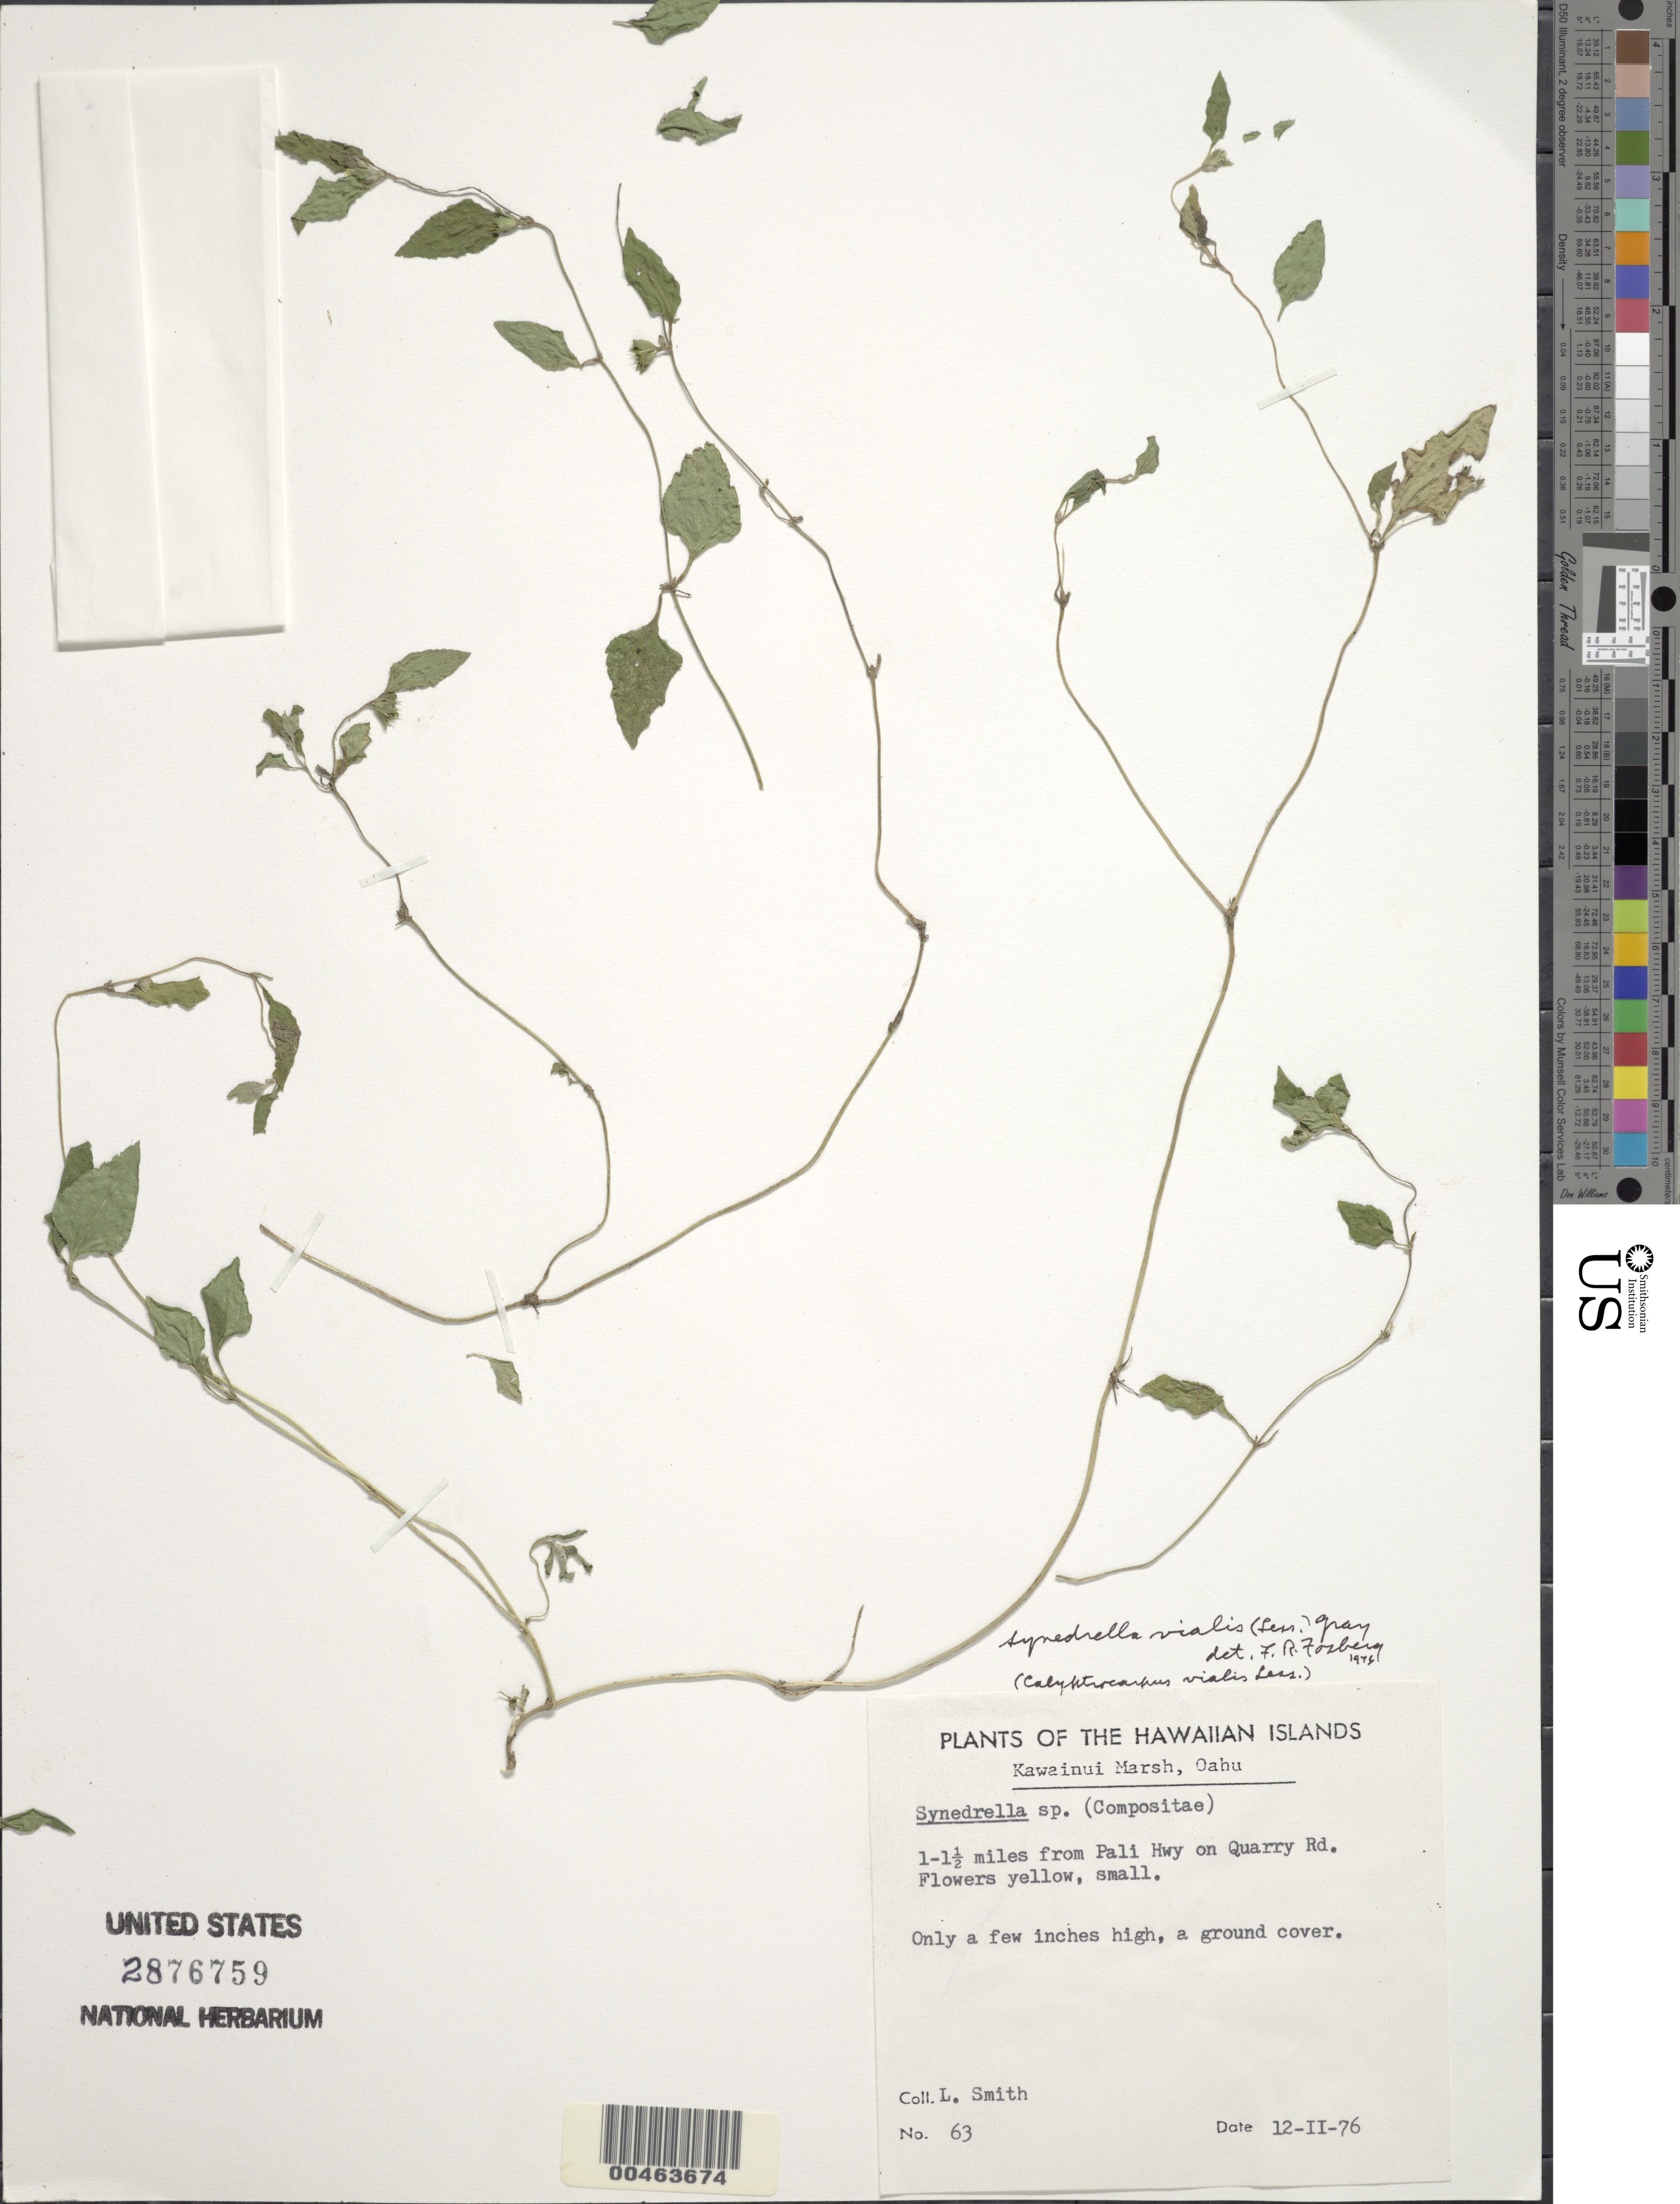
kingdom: Plantae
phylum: Tracheophyta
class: Magnoliopsida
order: Asterales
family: Asteraceae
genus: Calyptocarpus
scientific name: Calyptocarpus vialis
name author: Less.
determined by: Fosberg, F. R.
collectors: L. Smith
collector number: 63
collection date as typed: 12 Feb 1976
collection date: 1976-02-12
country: United States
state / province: Hawaii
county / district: Honolulu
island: Oahu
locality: Kawainui Marsh, 1-1.5 Miles from Pali Hwy on Quarry Rd.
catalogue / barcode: US 2876759